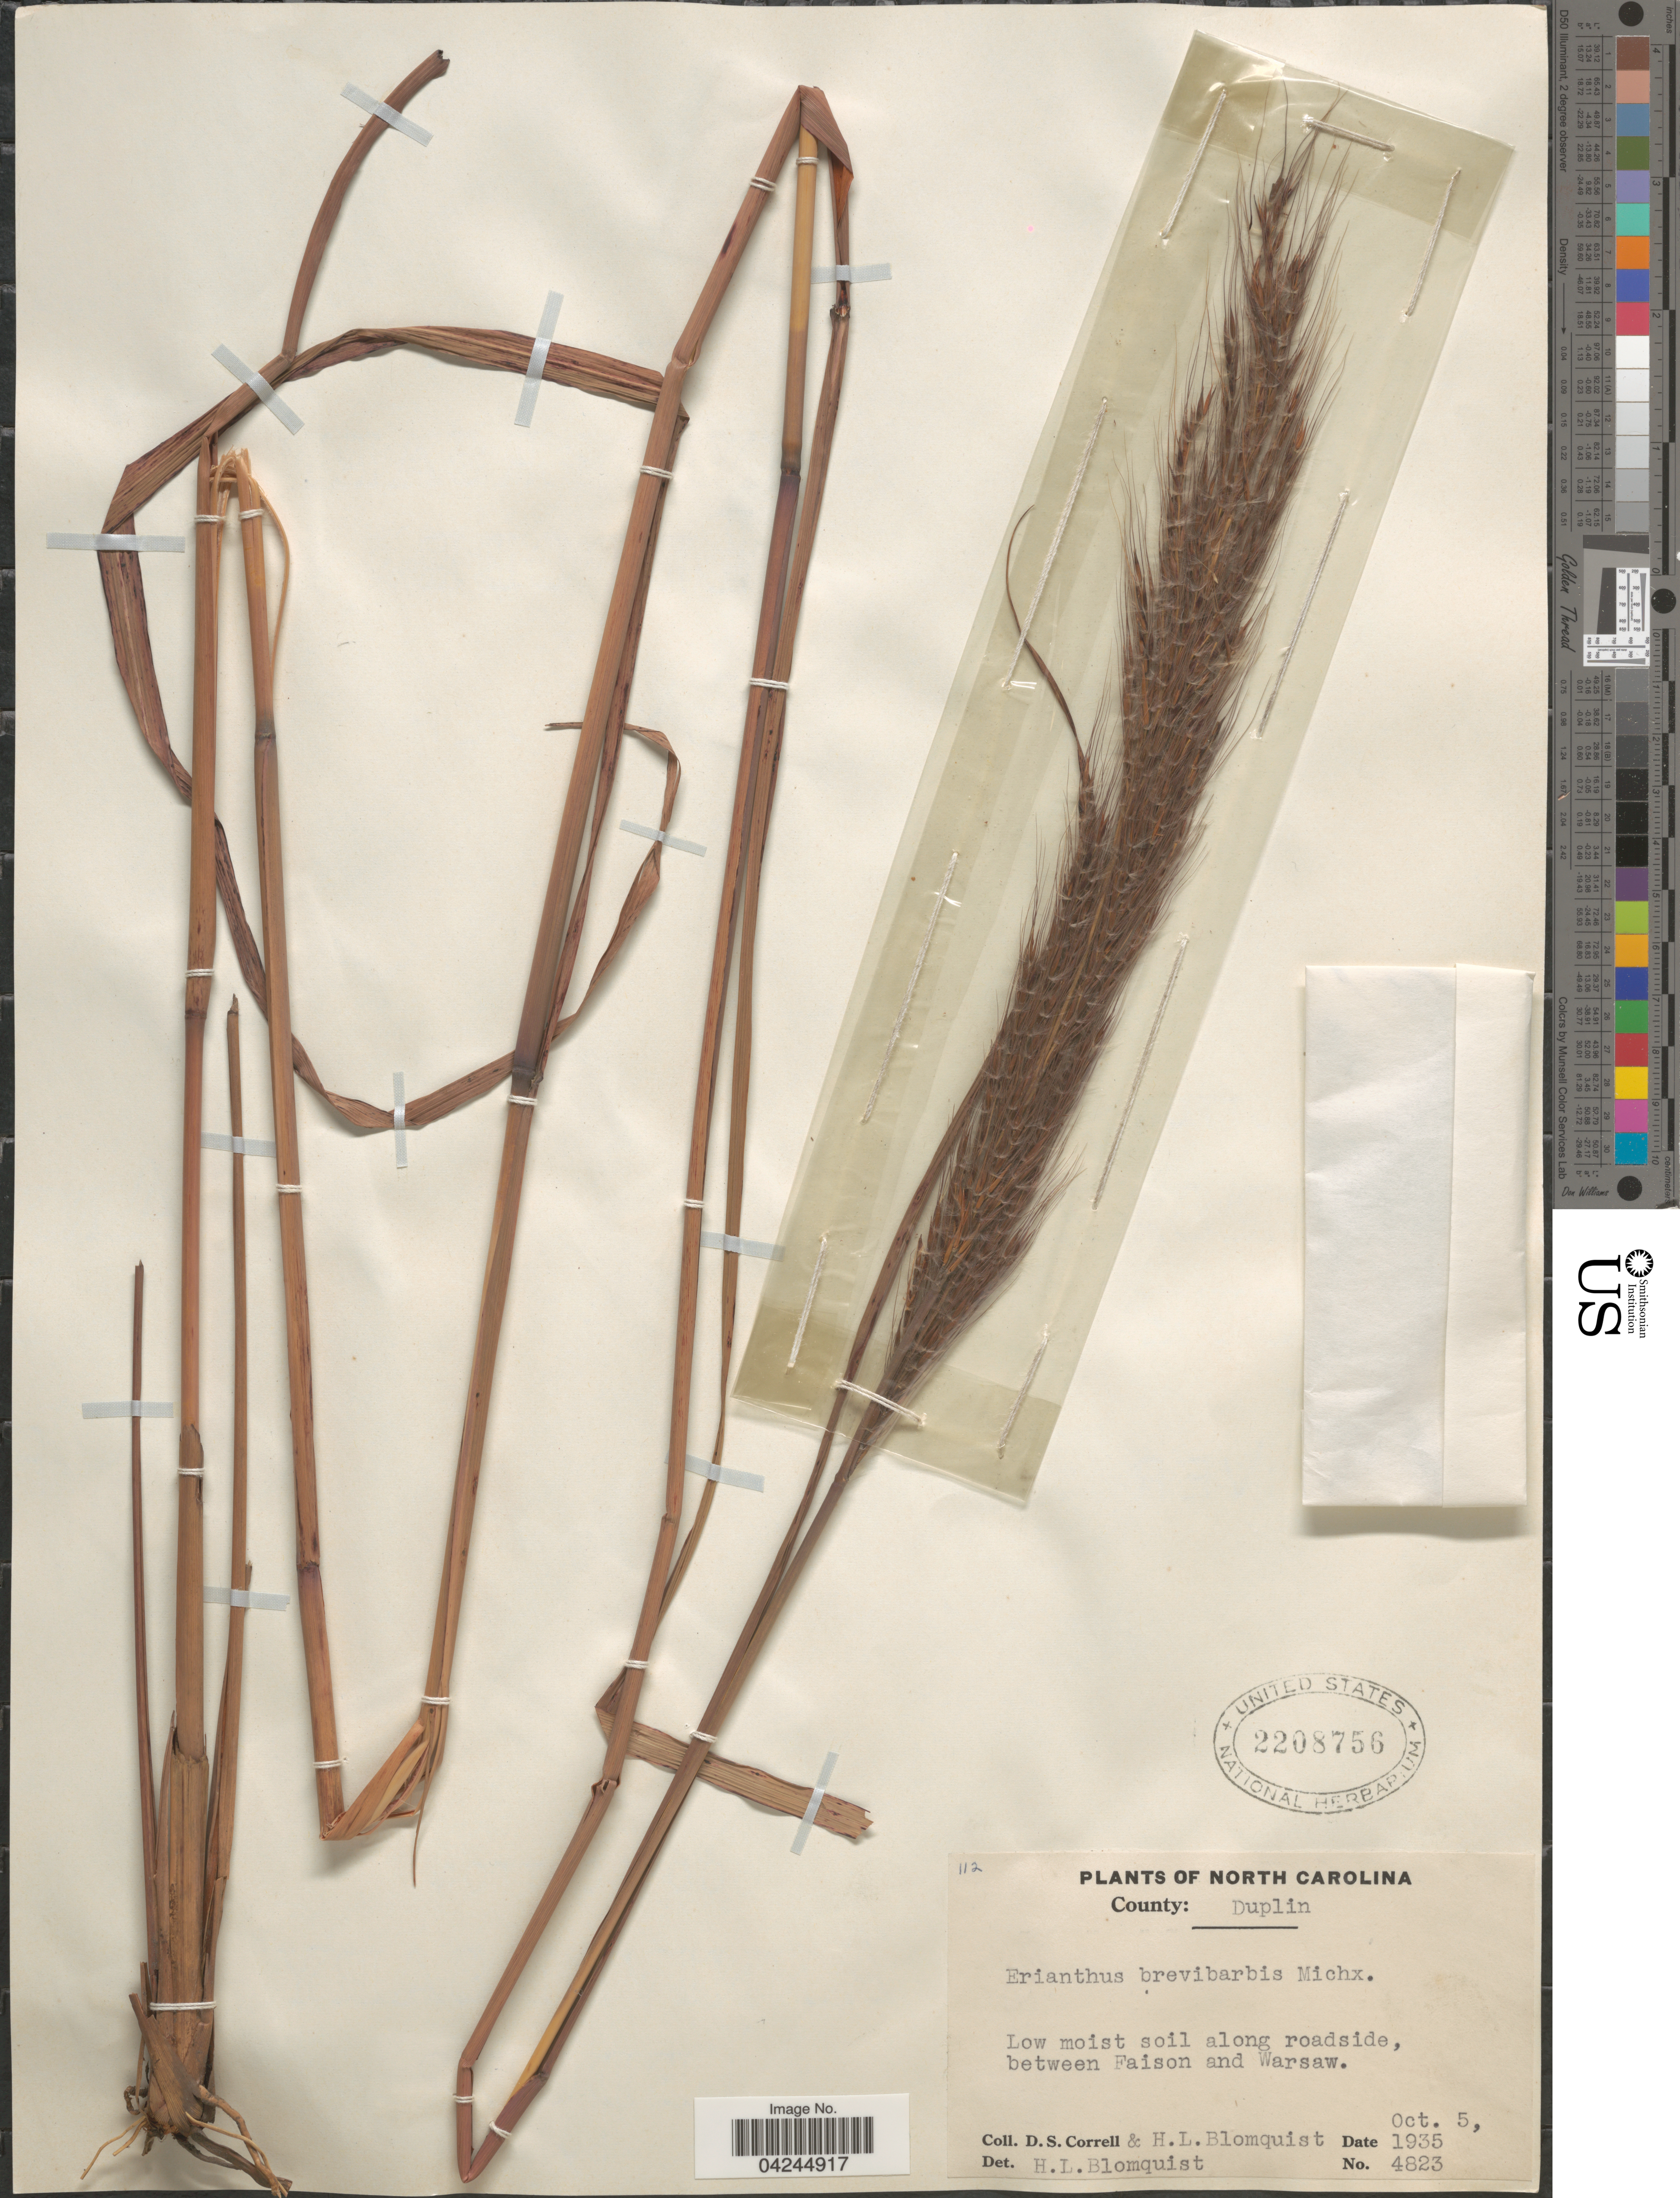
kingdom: Plantae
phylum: Tracheophyta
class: Liliopsida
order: Poales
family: Poaceae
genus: Erianthus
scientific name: Erianthus brevibarbis var. contortus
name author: (Elliott) D.B. Ward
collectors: D. S. Correll & H. Blomquist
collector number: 4823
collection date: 1935-10-05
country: United States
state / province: North Carolina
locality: County: Duplin. Low moist soil along roadside, between Faison and Warsaw.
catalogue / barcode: US 2208756